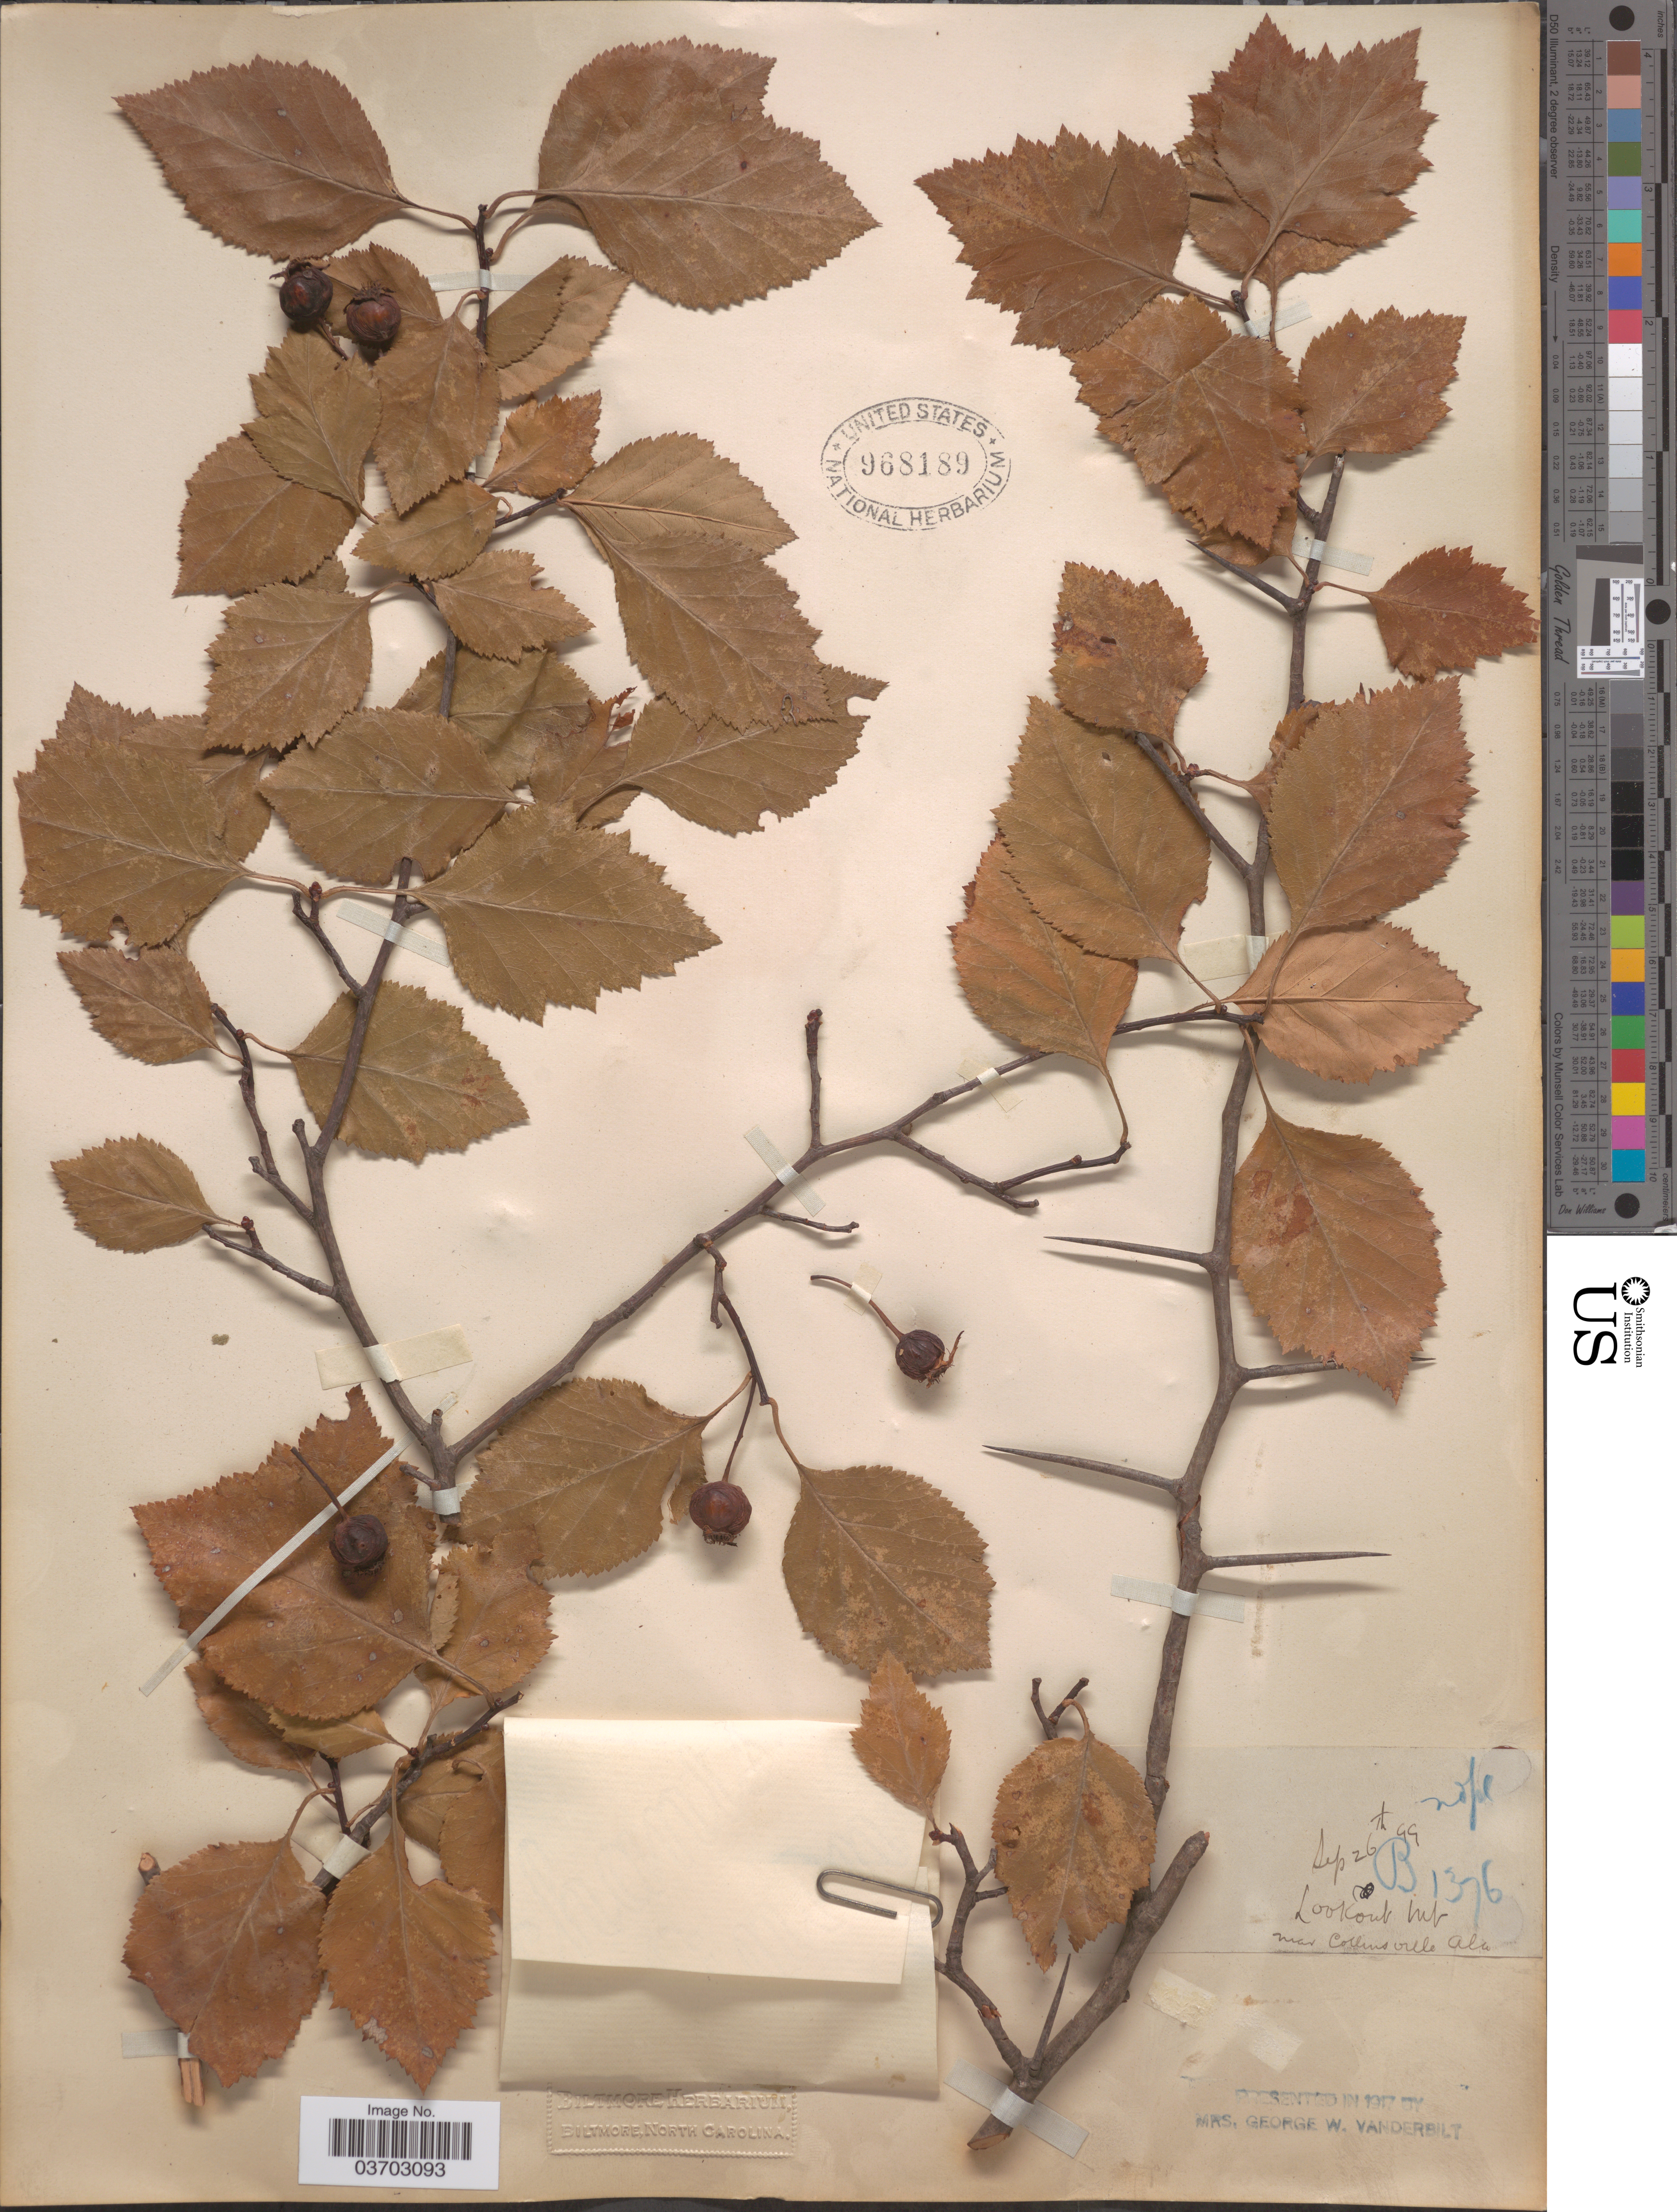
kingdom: Plantae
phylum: Tracheophyta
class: Magnoliopsida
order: Rosales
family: Rosaceae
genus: Crataegus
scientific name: Crataegus sp.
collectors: ex herb. Biltmore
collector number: B1376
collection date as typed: Transcribed d/m/y: 26/9/99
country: United States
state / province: Alabama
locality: Lookout Mt near Collins ville.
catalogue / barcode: US 968189